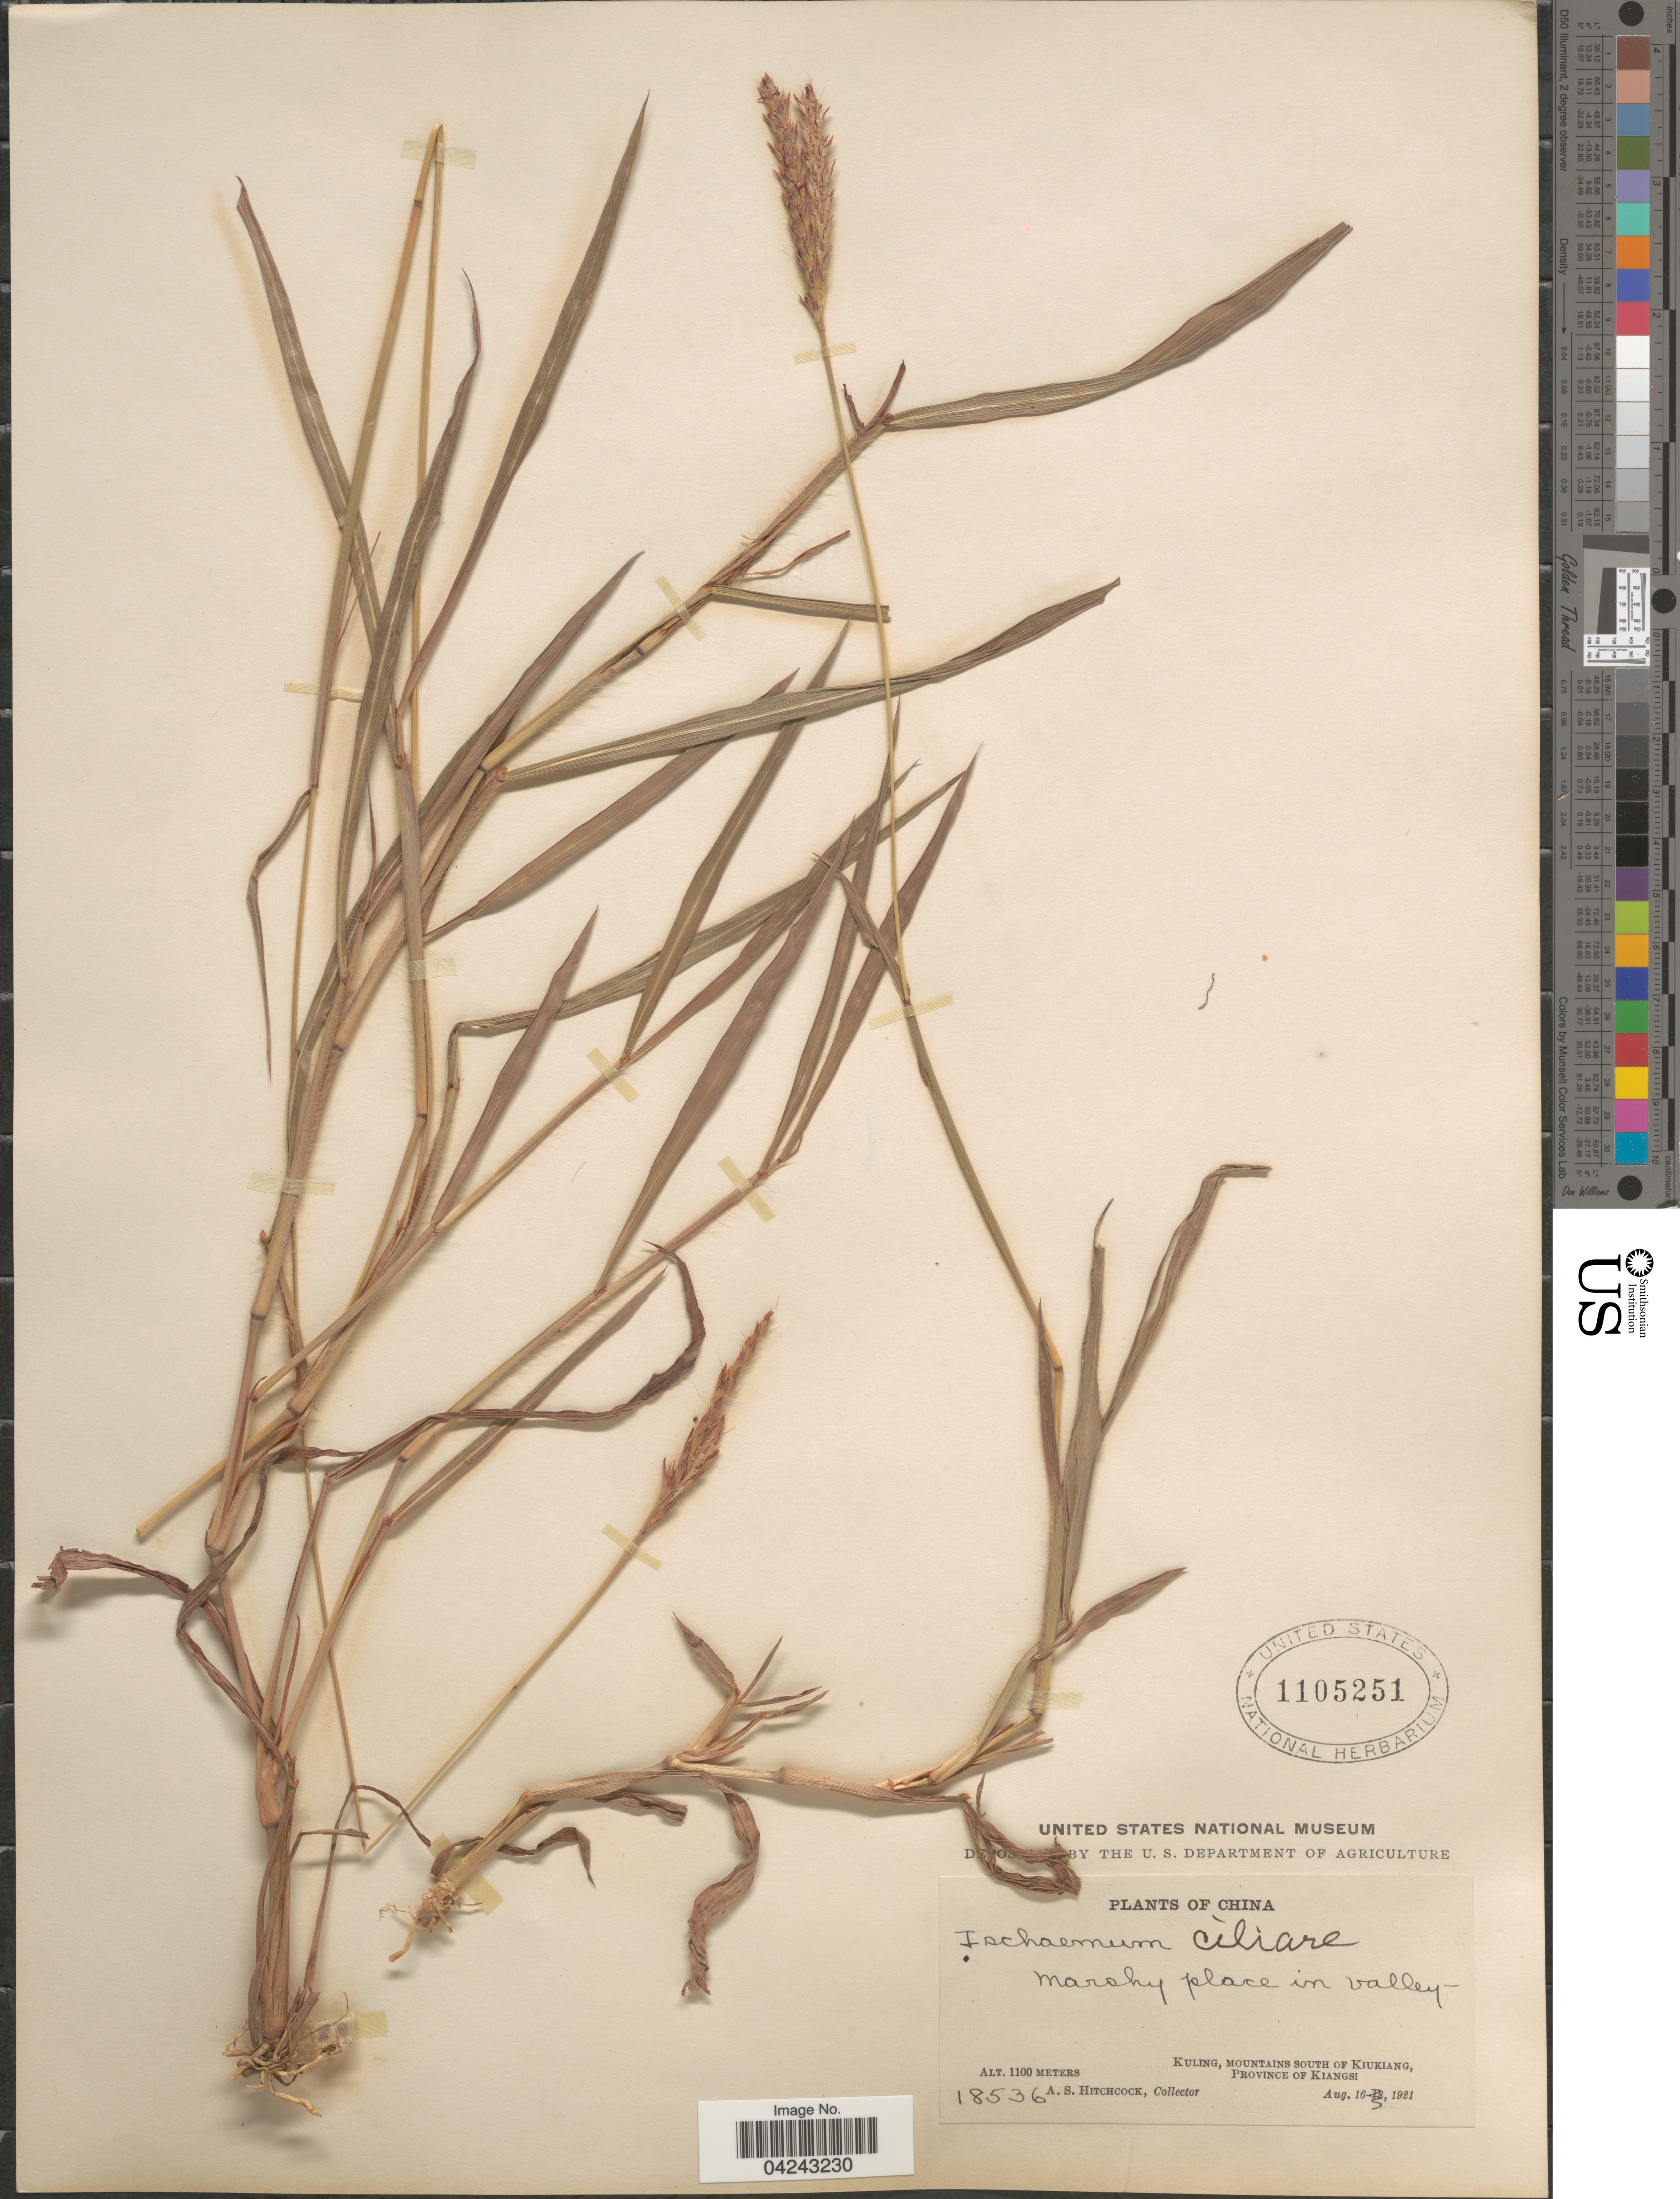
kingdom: Plantae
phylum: Tracheophyta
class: Liliopsida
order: Poales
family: Poaceae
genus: Ischaemum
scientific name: Ischaemum ciliare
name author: Retz.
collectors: A. S. Hitchcock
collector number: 18536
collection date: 1921-08-16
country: China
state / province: Jiangxi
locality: Kuling, mountains south of Kiukiang, province of Kiangsi.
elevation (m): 1100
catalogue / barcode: US 1105251